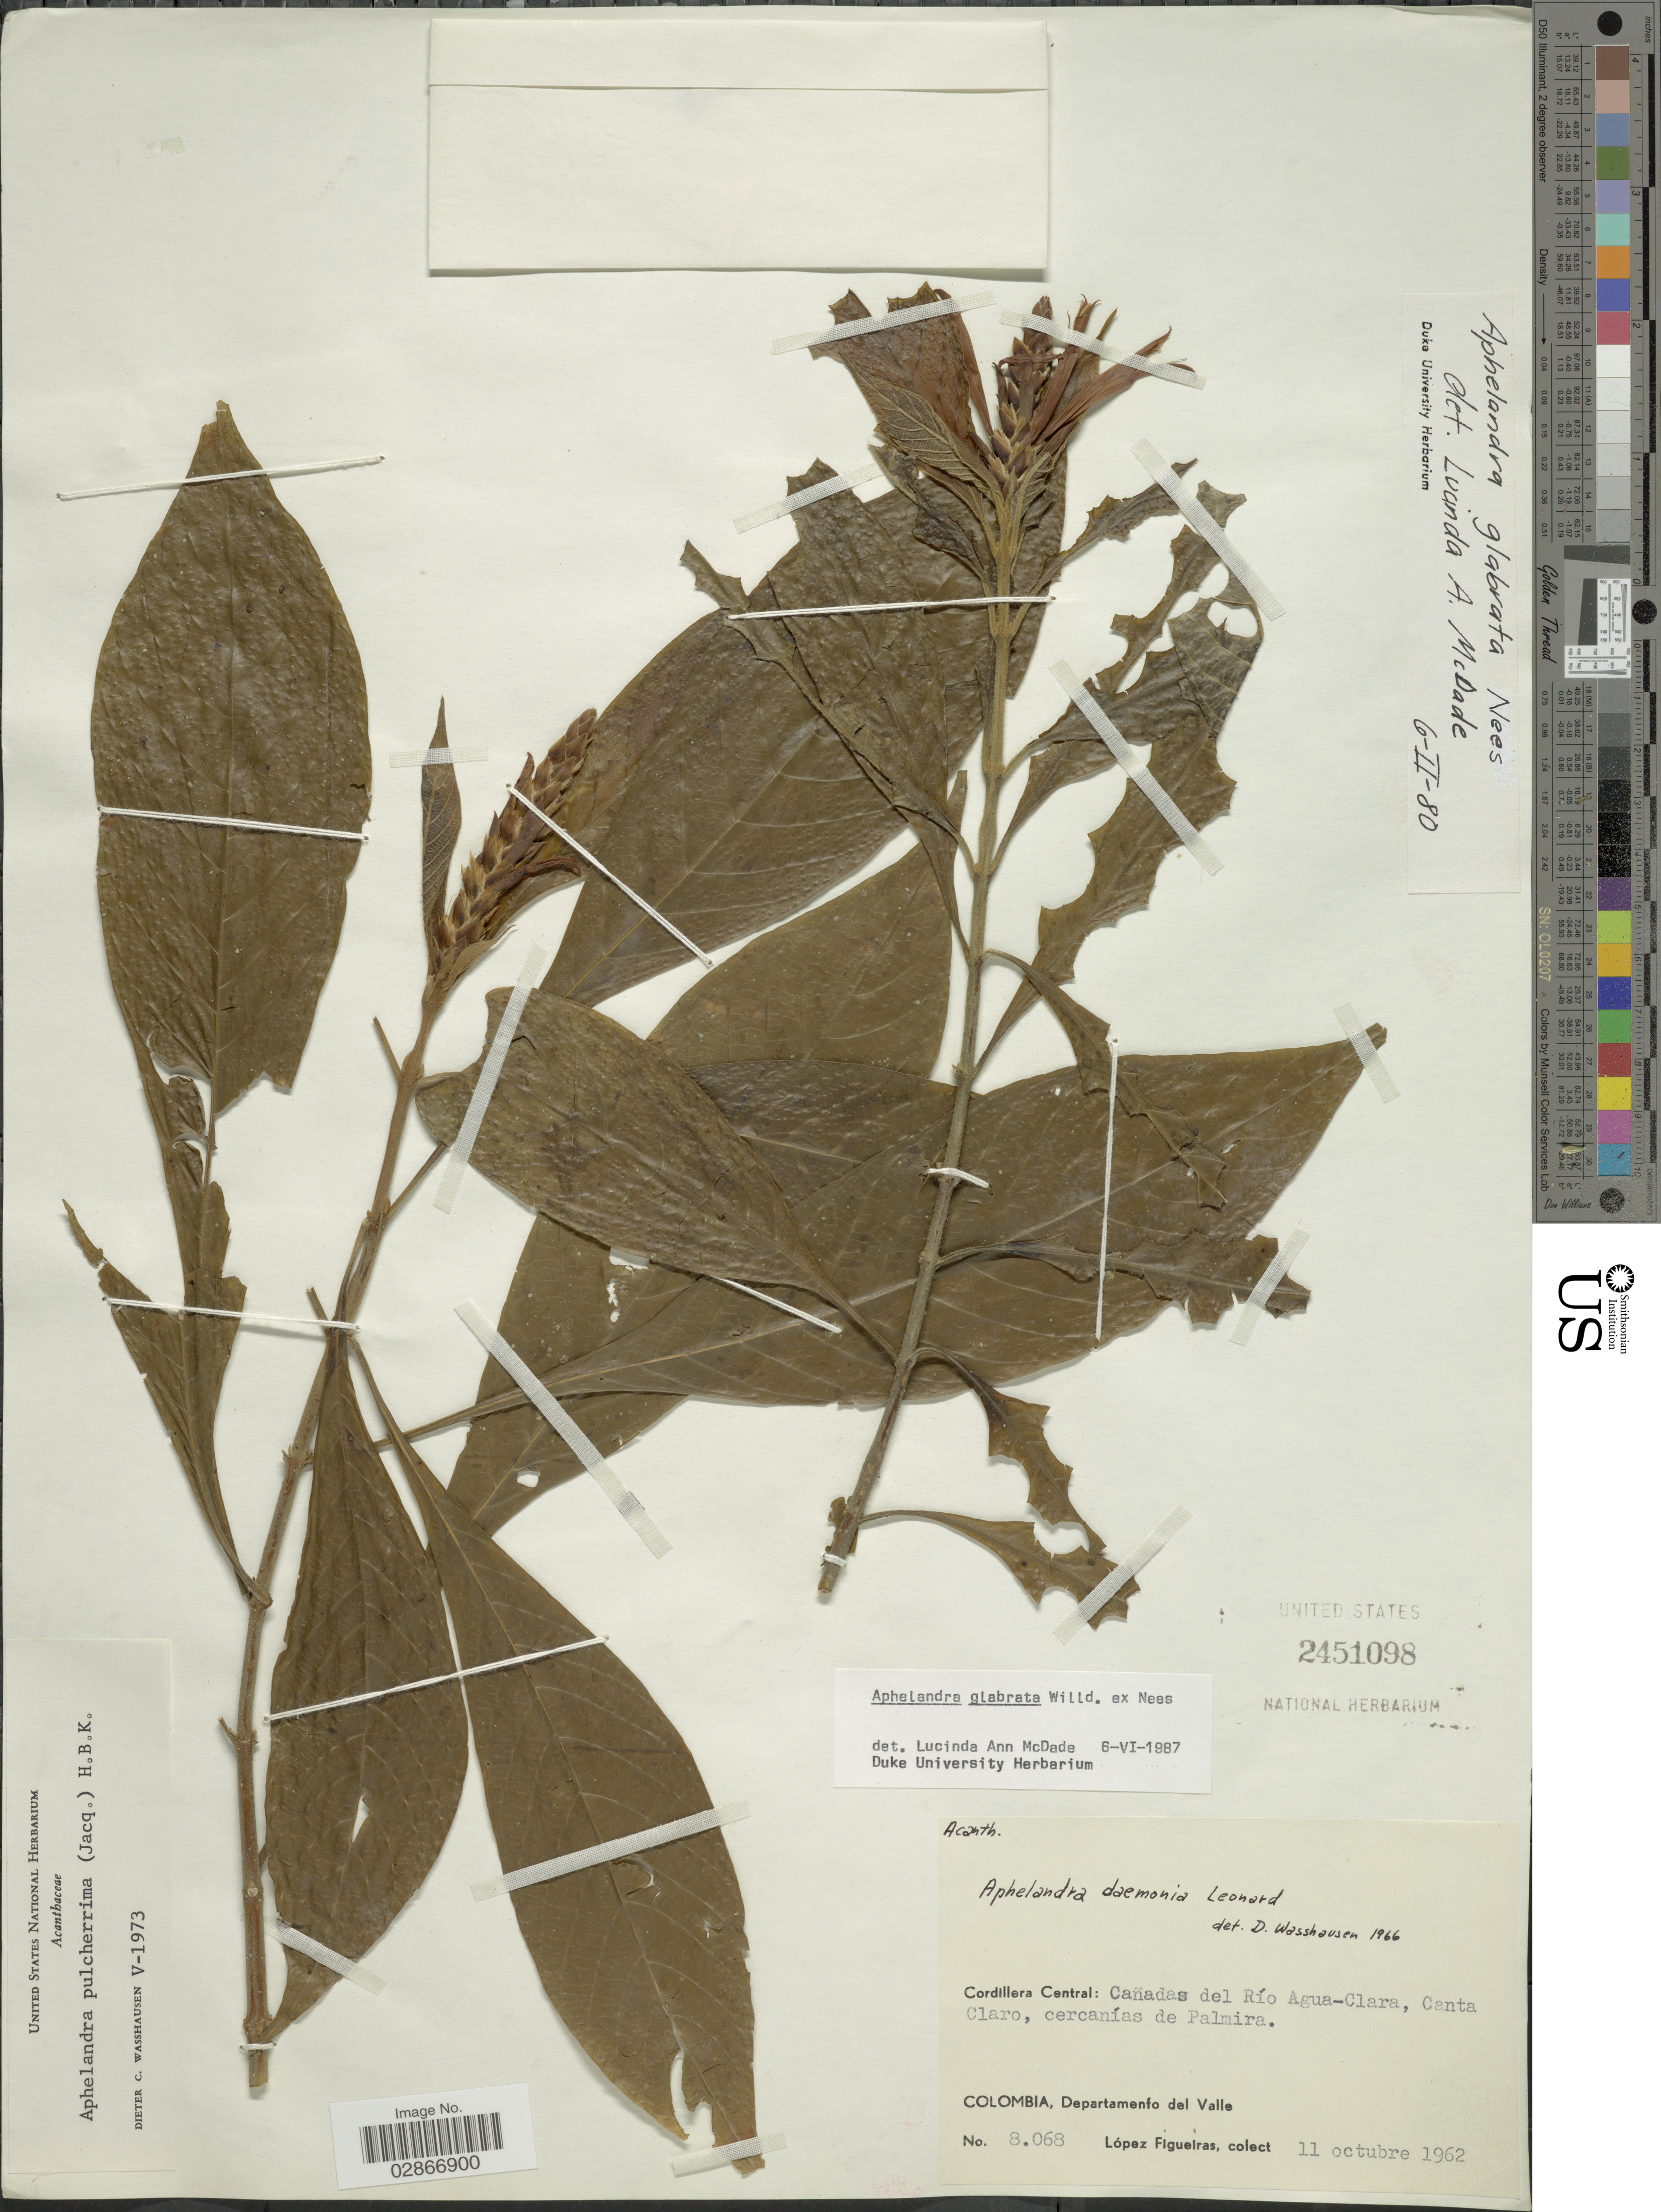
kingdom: Plantae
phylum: Tracheophyta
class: Magnoliopsida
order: Lamiales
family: Acanthaceae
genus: Aphelandra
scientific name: Aphelandra glabrata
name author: Willd. ex Nees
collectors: L. Figueiras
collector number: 8068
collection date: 1962-10-11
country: Colombia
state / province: Valle del Cauca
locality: Cordillera Central: Cañadas del Río Agua-Clara, Canta Claro, cercanías de Palmira, Departamento del Valle.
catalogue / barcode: US 2451098